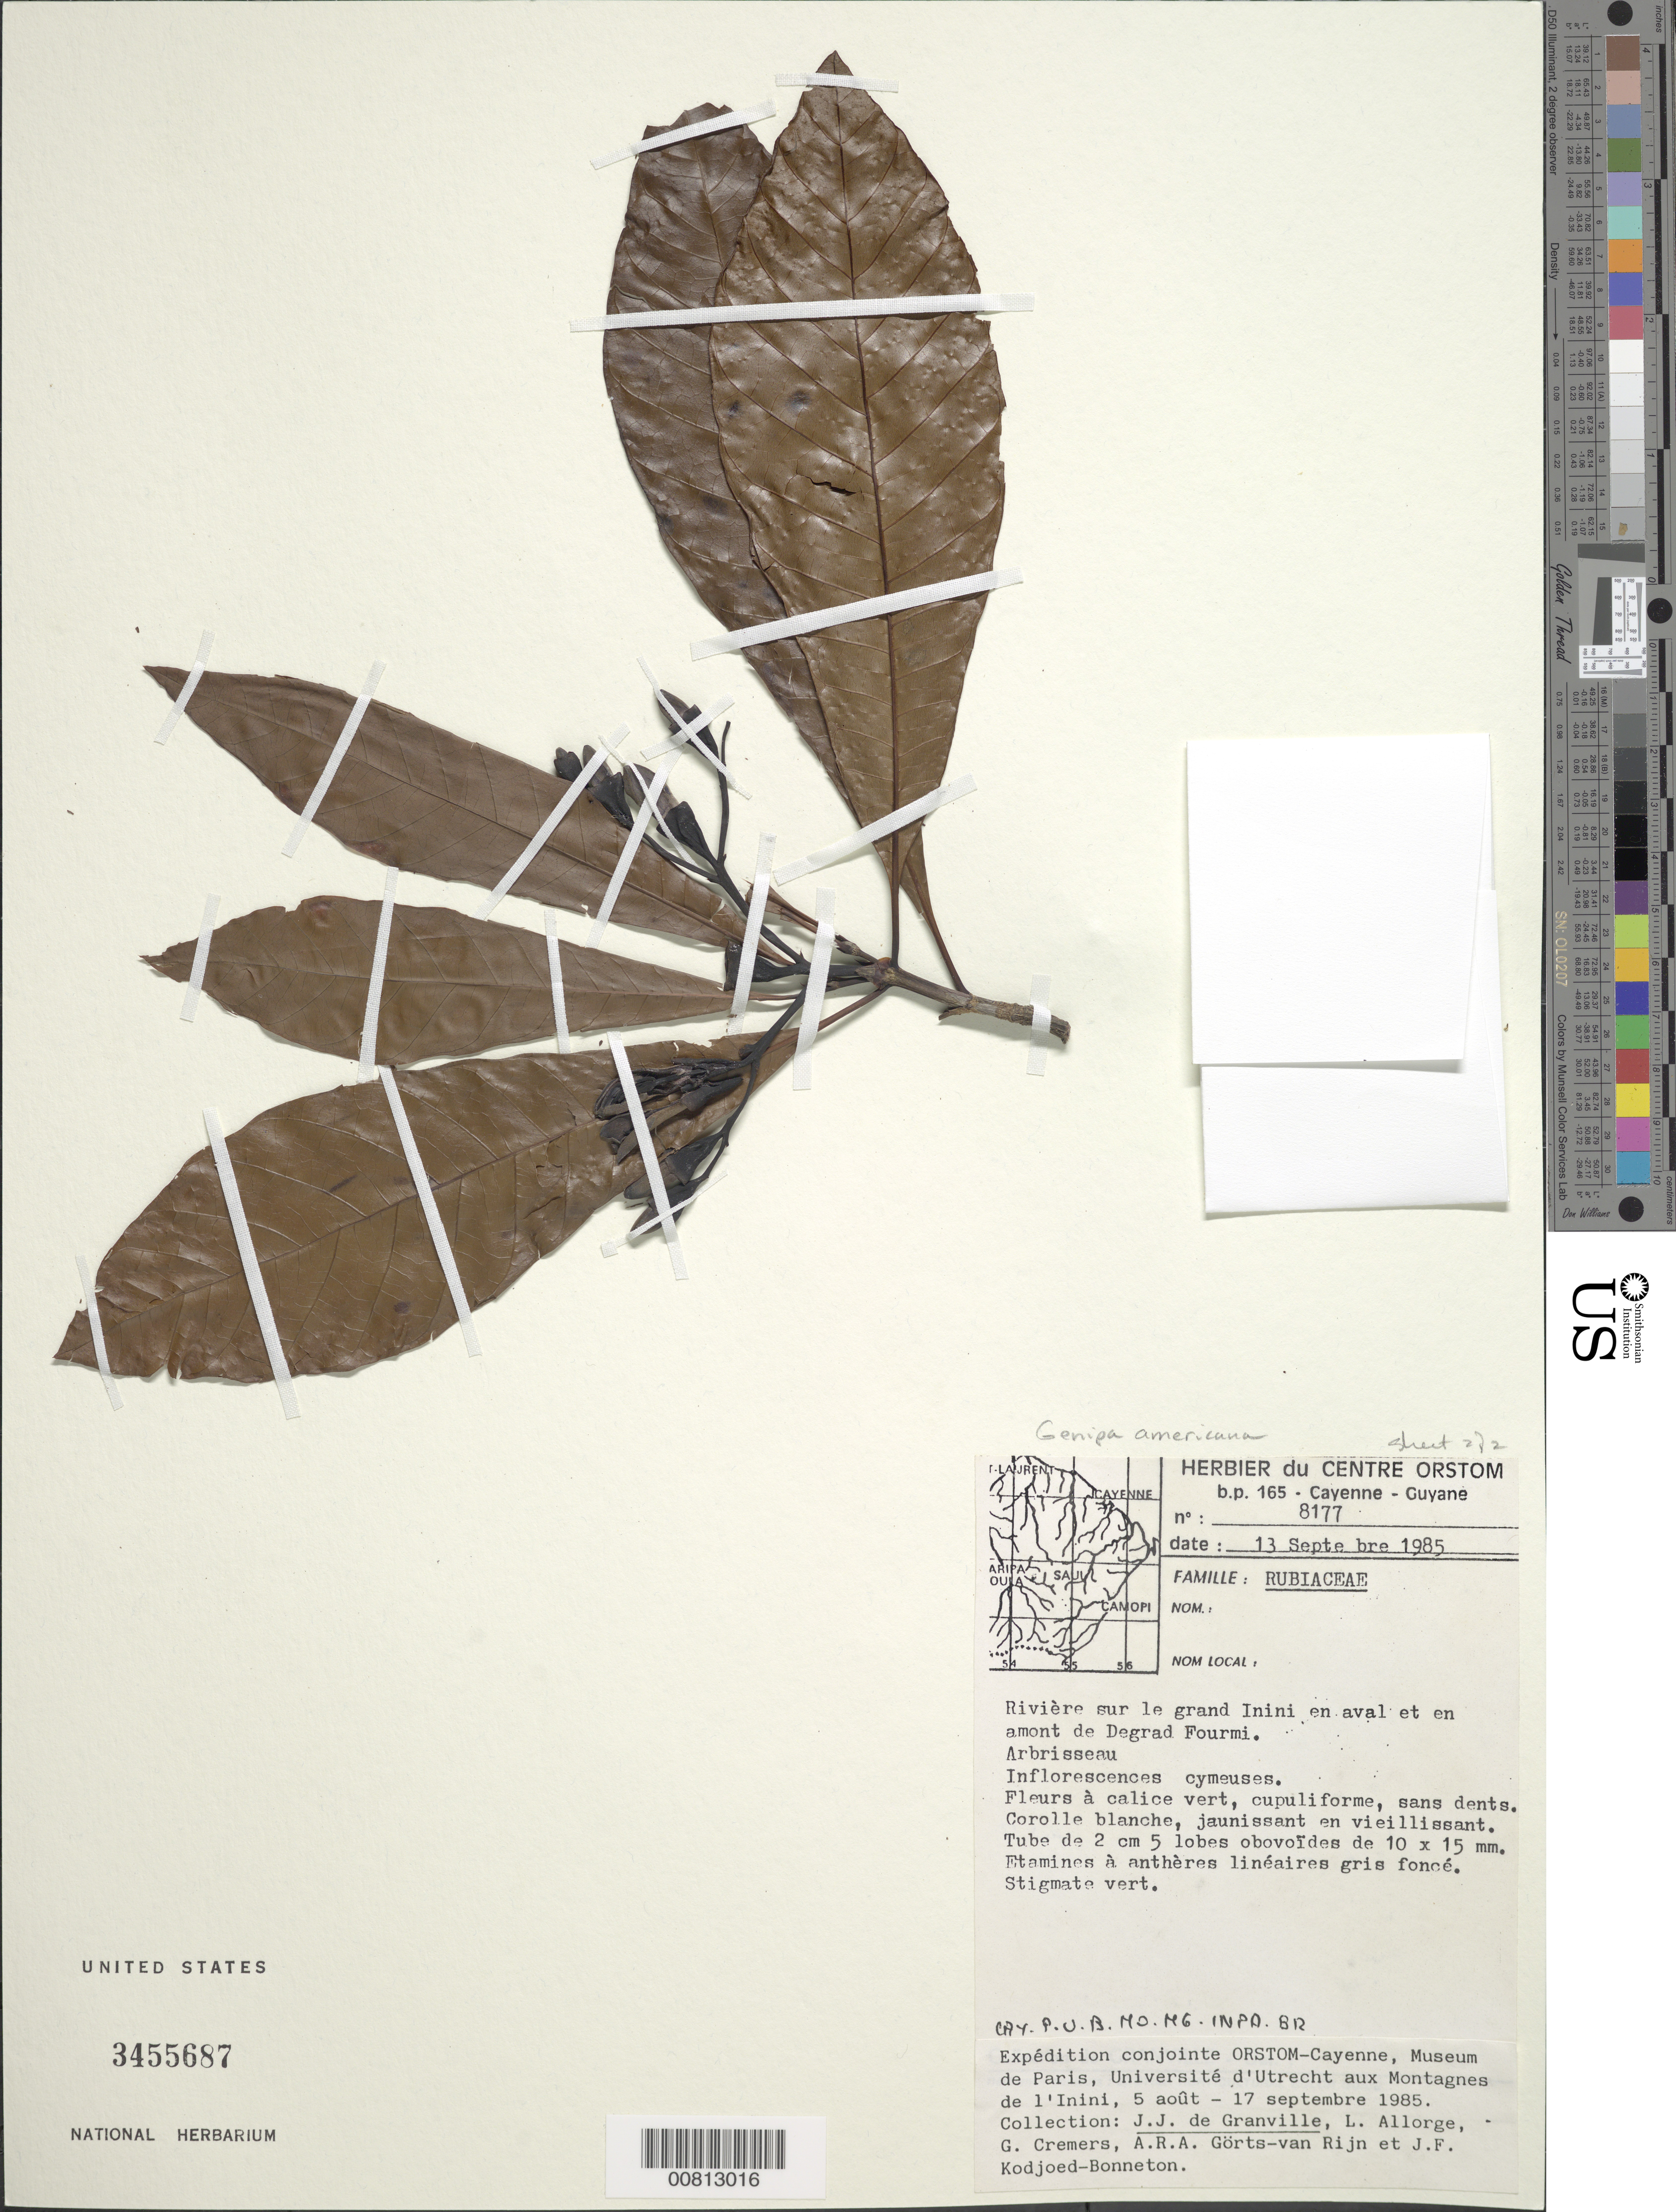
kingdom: Plantae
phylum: Tracheophyta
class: Magnoliopsida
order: Gentianales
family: Rubiaceae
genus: Genipa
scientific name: Genipa americana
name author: L.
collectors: J.-J. de Granville, L. Allorge, G. Cremers, A. .R. A. Görts-van Rijn & J. Kodjoed-Bonneton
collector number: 8177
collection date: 1985-09-13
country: French Guiana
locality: Riviere sur le grand Inini en aval et en amont de Degrad Fourmi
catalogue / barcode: US 3455687